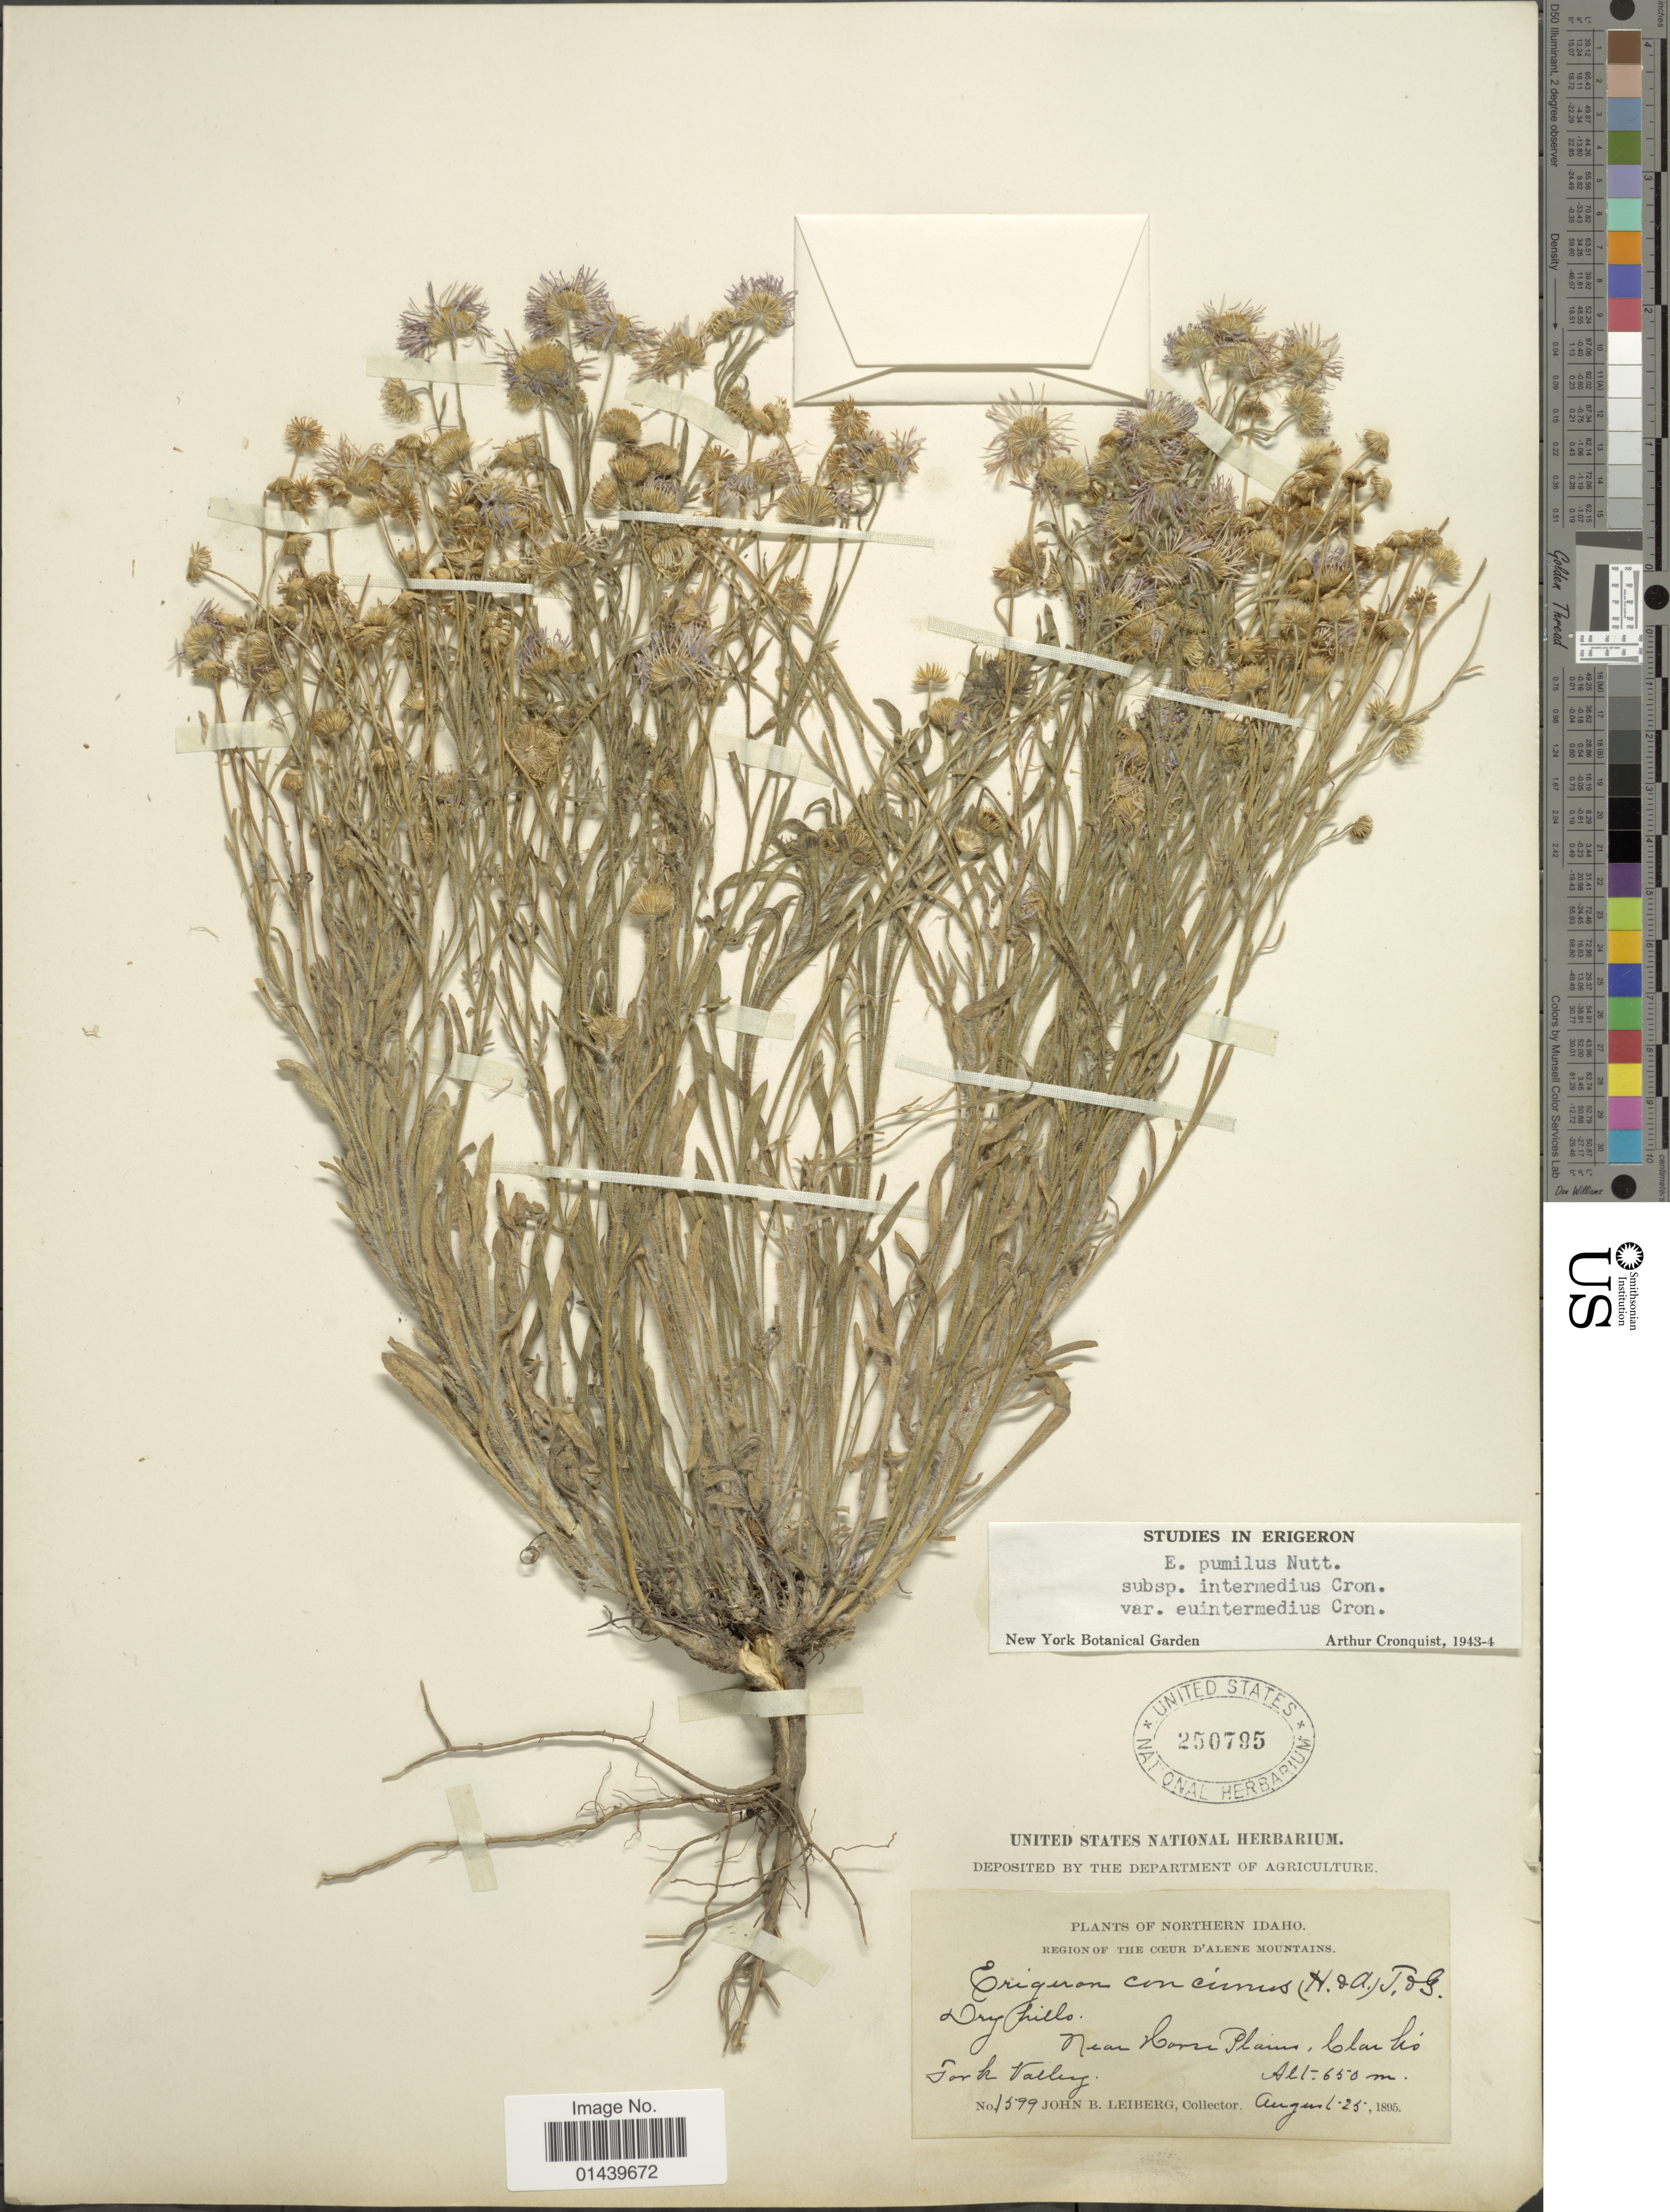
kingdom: Plantae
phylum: Tracheophyta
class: Magnoliopsida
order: Asterales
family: Asteraceae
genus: Erigeron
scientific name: Erigeron pumilus subsp. intermedius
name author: Cronq.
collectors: J. B. Leiberg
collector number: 1599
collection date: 1895-08-25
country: United States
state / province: Idaho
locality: Northern Idaho. Near Horse Plains, Clarks. Fork Valley.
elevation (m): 650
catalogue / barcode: US 250795